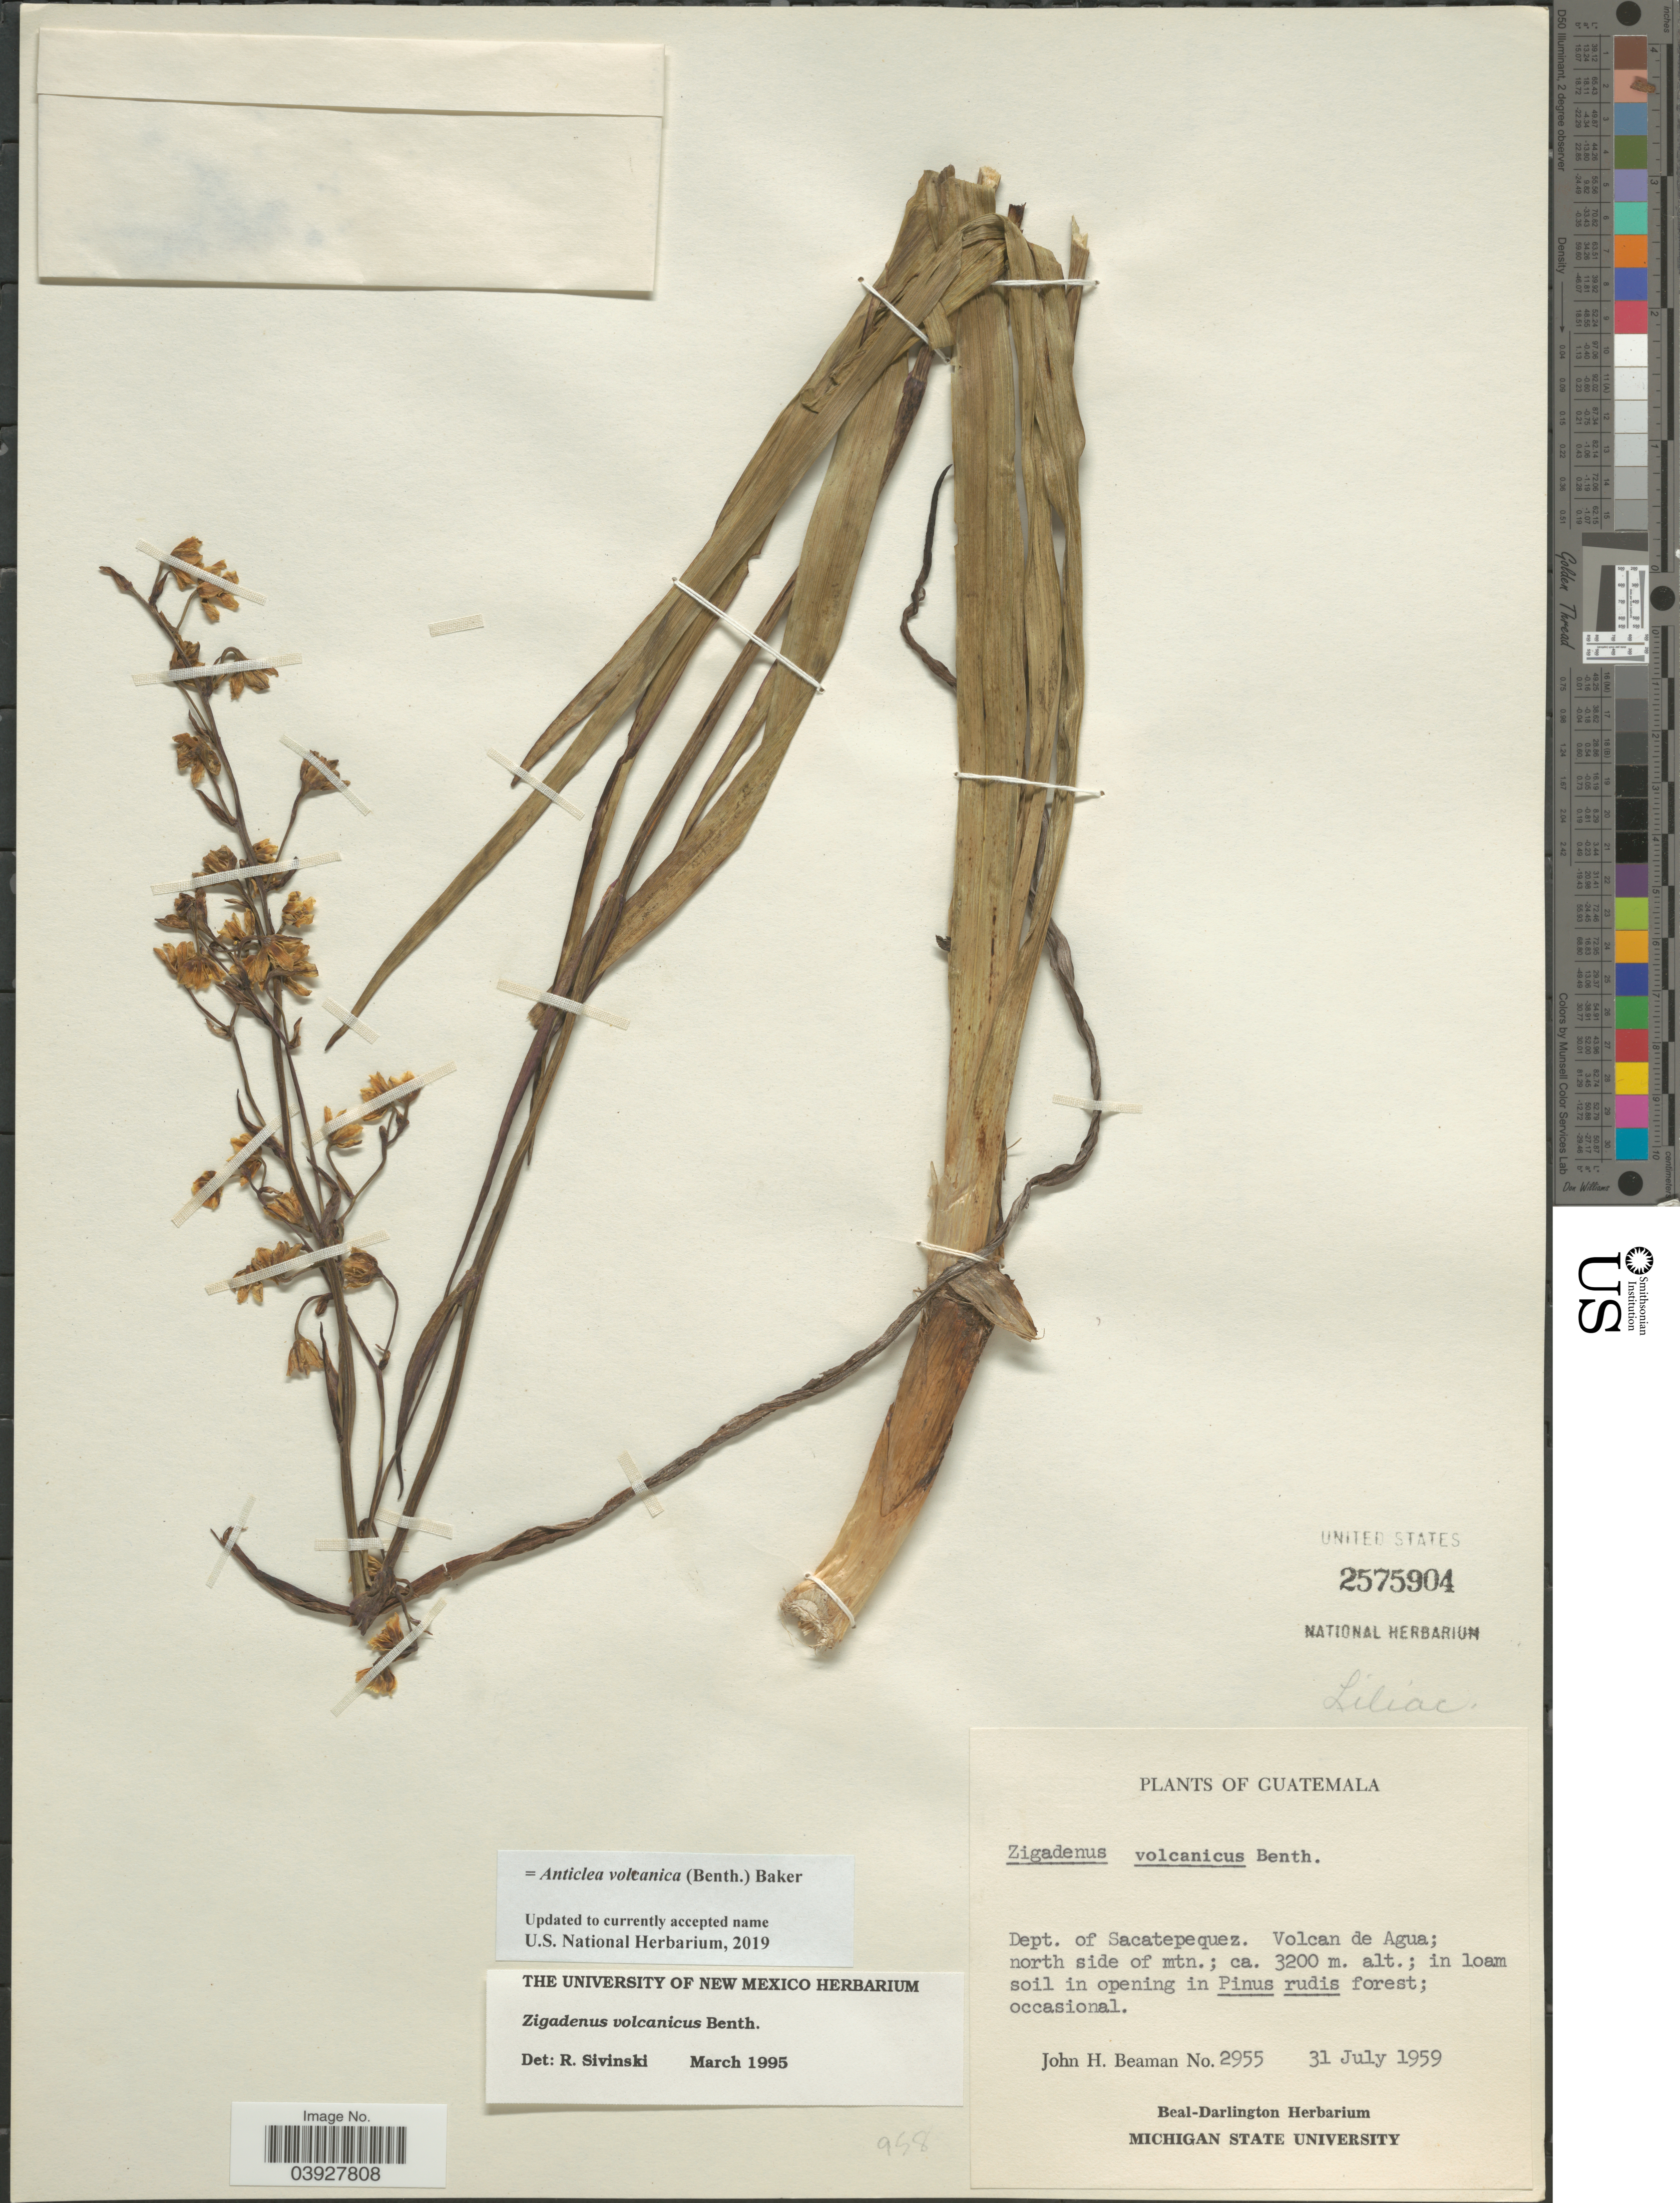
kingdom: Plantae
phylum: Tracheophyta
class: Liliopsida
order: Liliales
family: Melanthiaceae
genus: Anticlea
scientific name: Anticlea volcanica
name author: (Benth.) Baker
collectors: J. H. Beaman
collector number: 2955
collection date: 1959-07-31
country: Guatemala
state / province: Sacatepequez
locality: Dept. of Sacatepequez. Volcan de Agua; north side of mtn.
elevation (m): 3200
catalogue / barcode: US 2575904